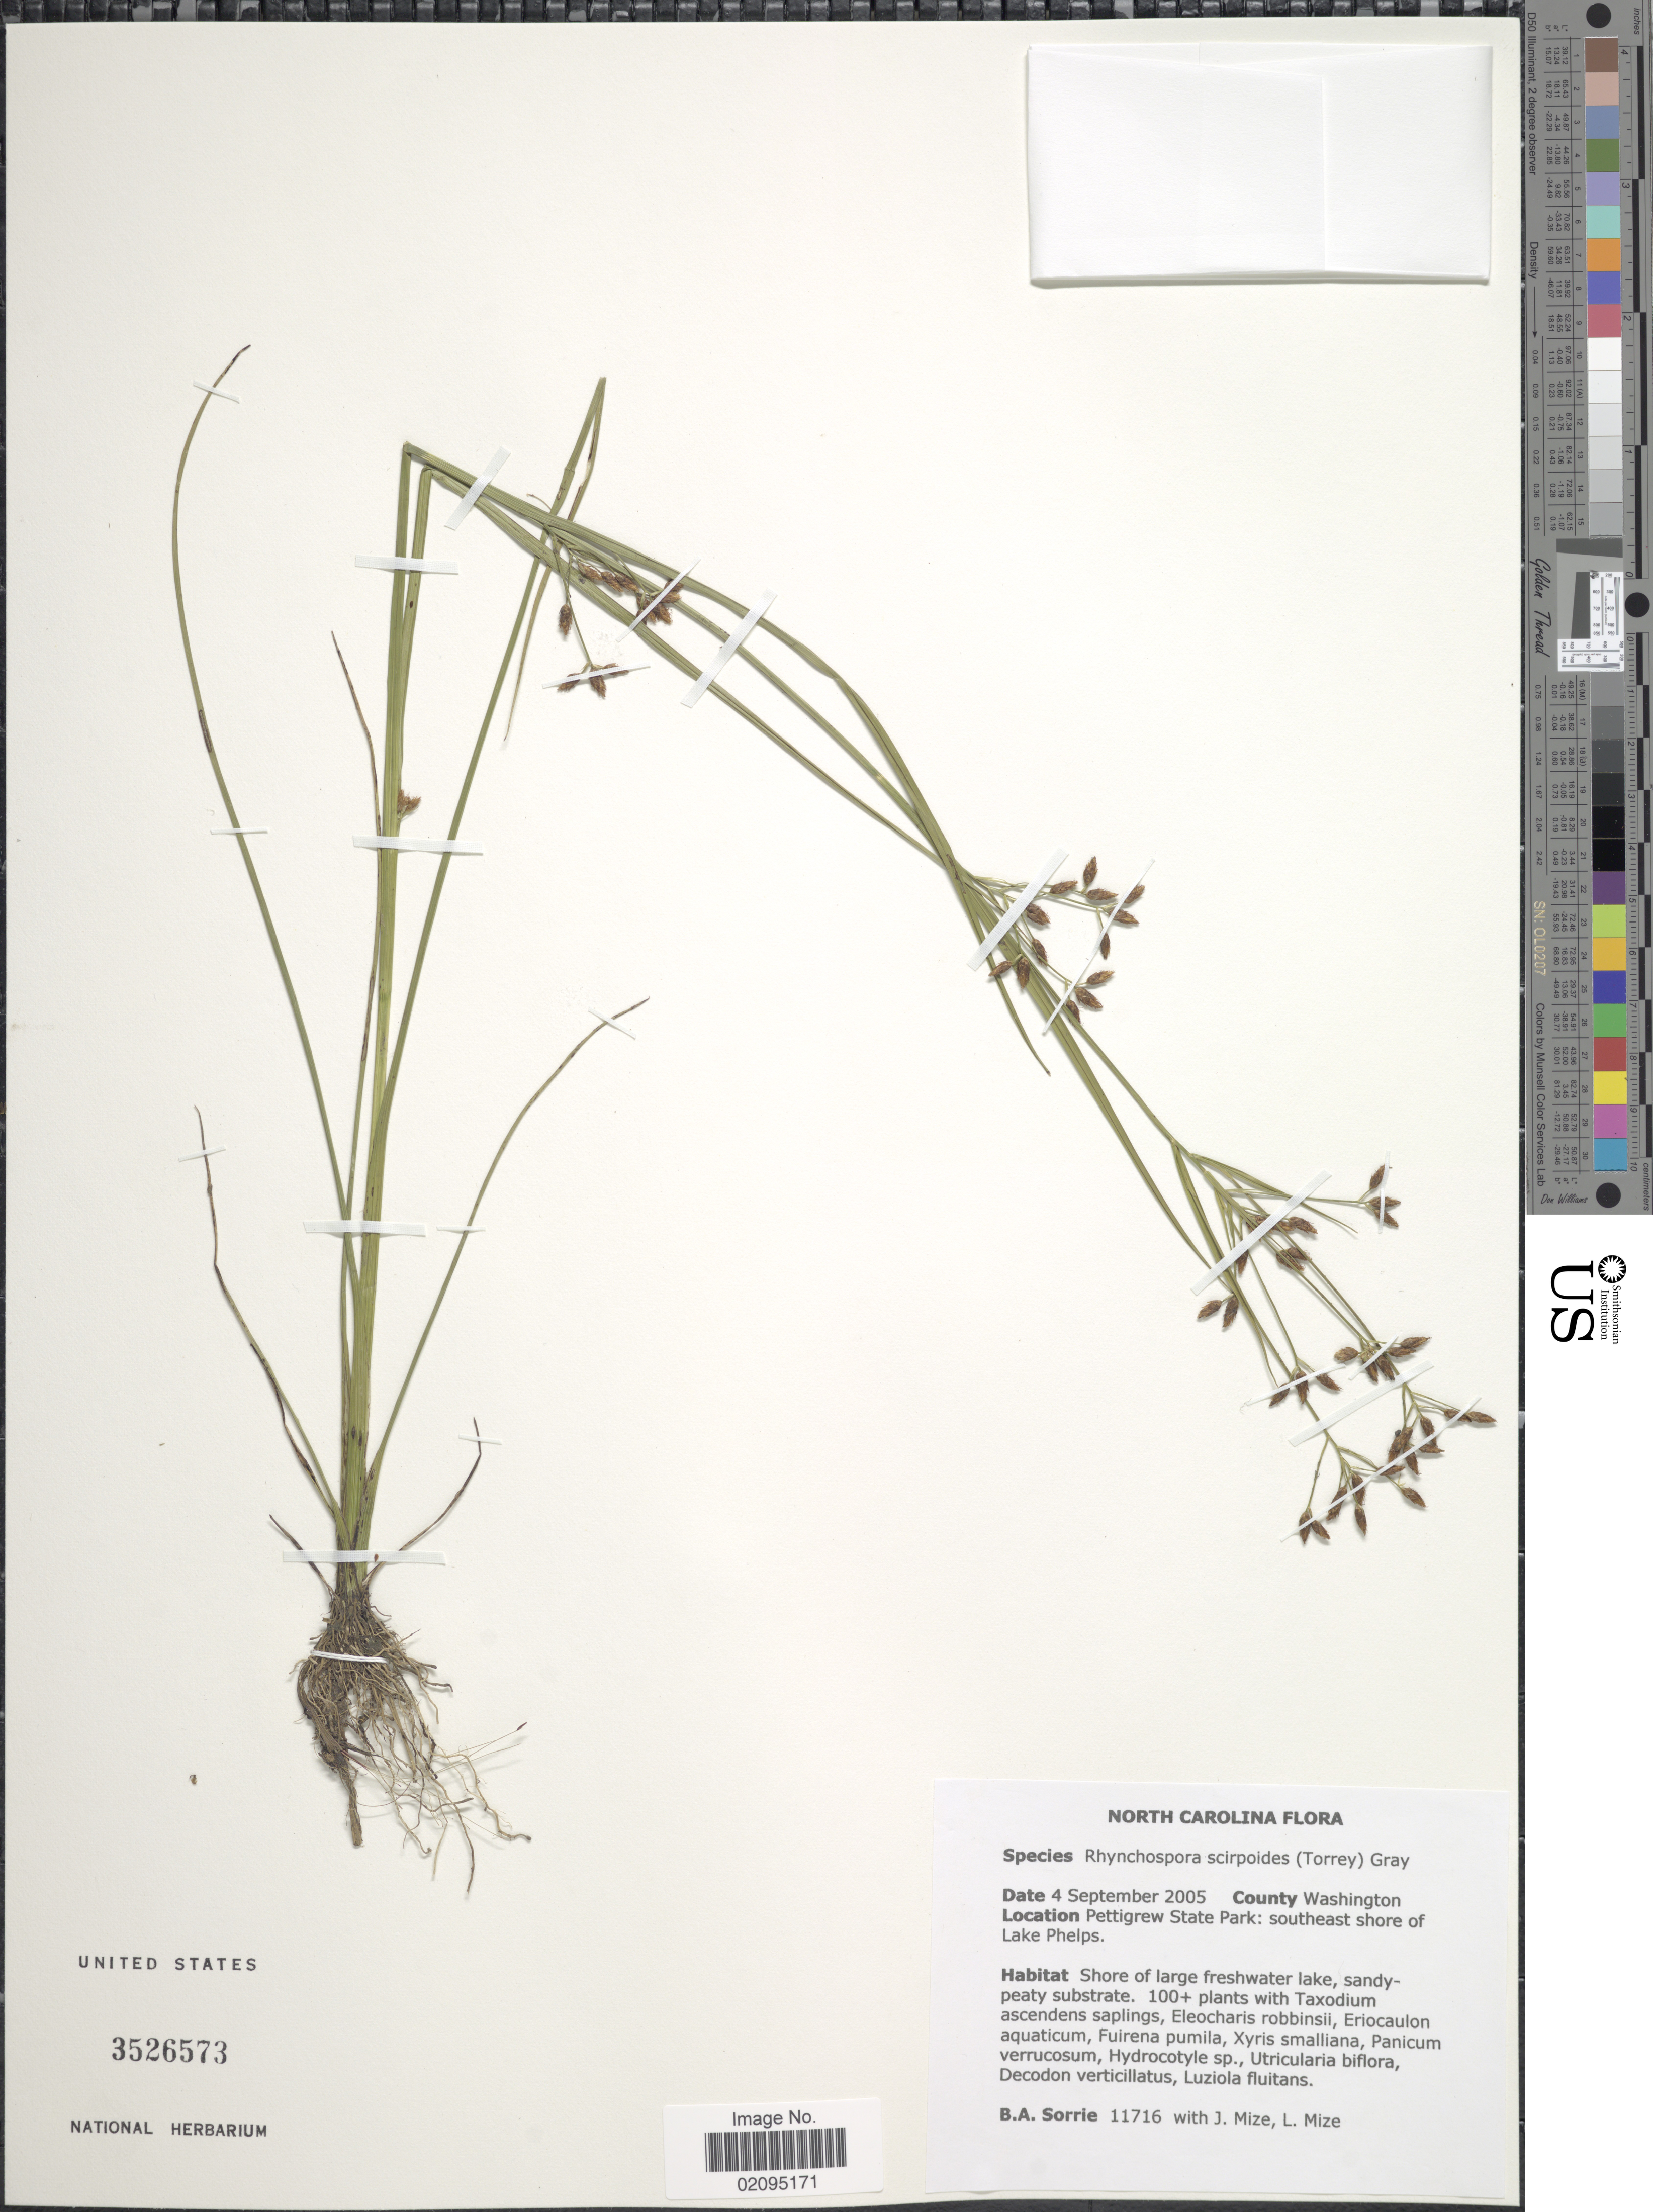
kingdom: Plantae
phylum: Tracheophyta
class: Liliopsida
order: Poales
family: Cyperaceae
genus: Rhynchospora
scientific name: Rhynchospora scirpoides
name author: (Torr.) Griseb.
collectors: B. Sorrie, J. Mize & L. Mize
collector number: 11716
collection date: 2005-09-04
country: United States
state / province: North Carolina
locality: County Washington. Peetigrew State Park: southeast shore of Lake Phelps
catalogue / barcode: US 3526573